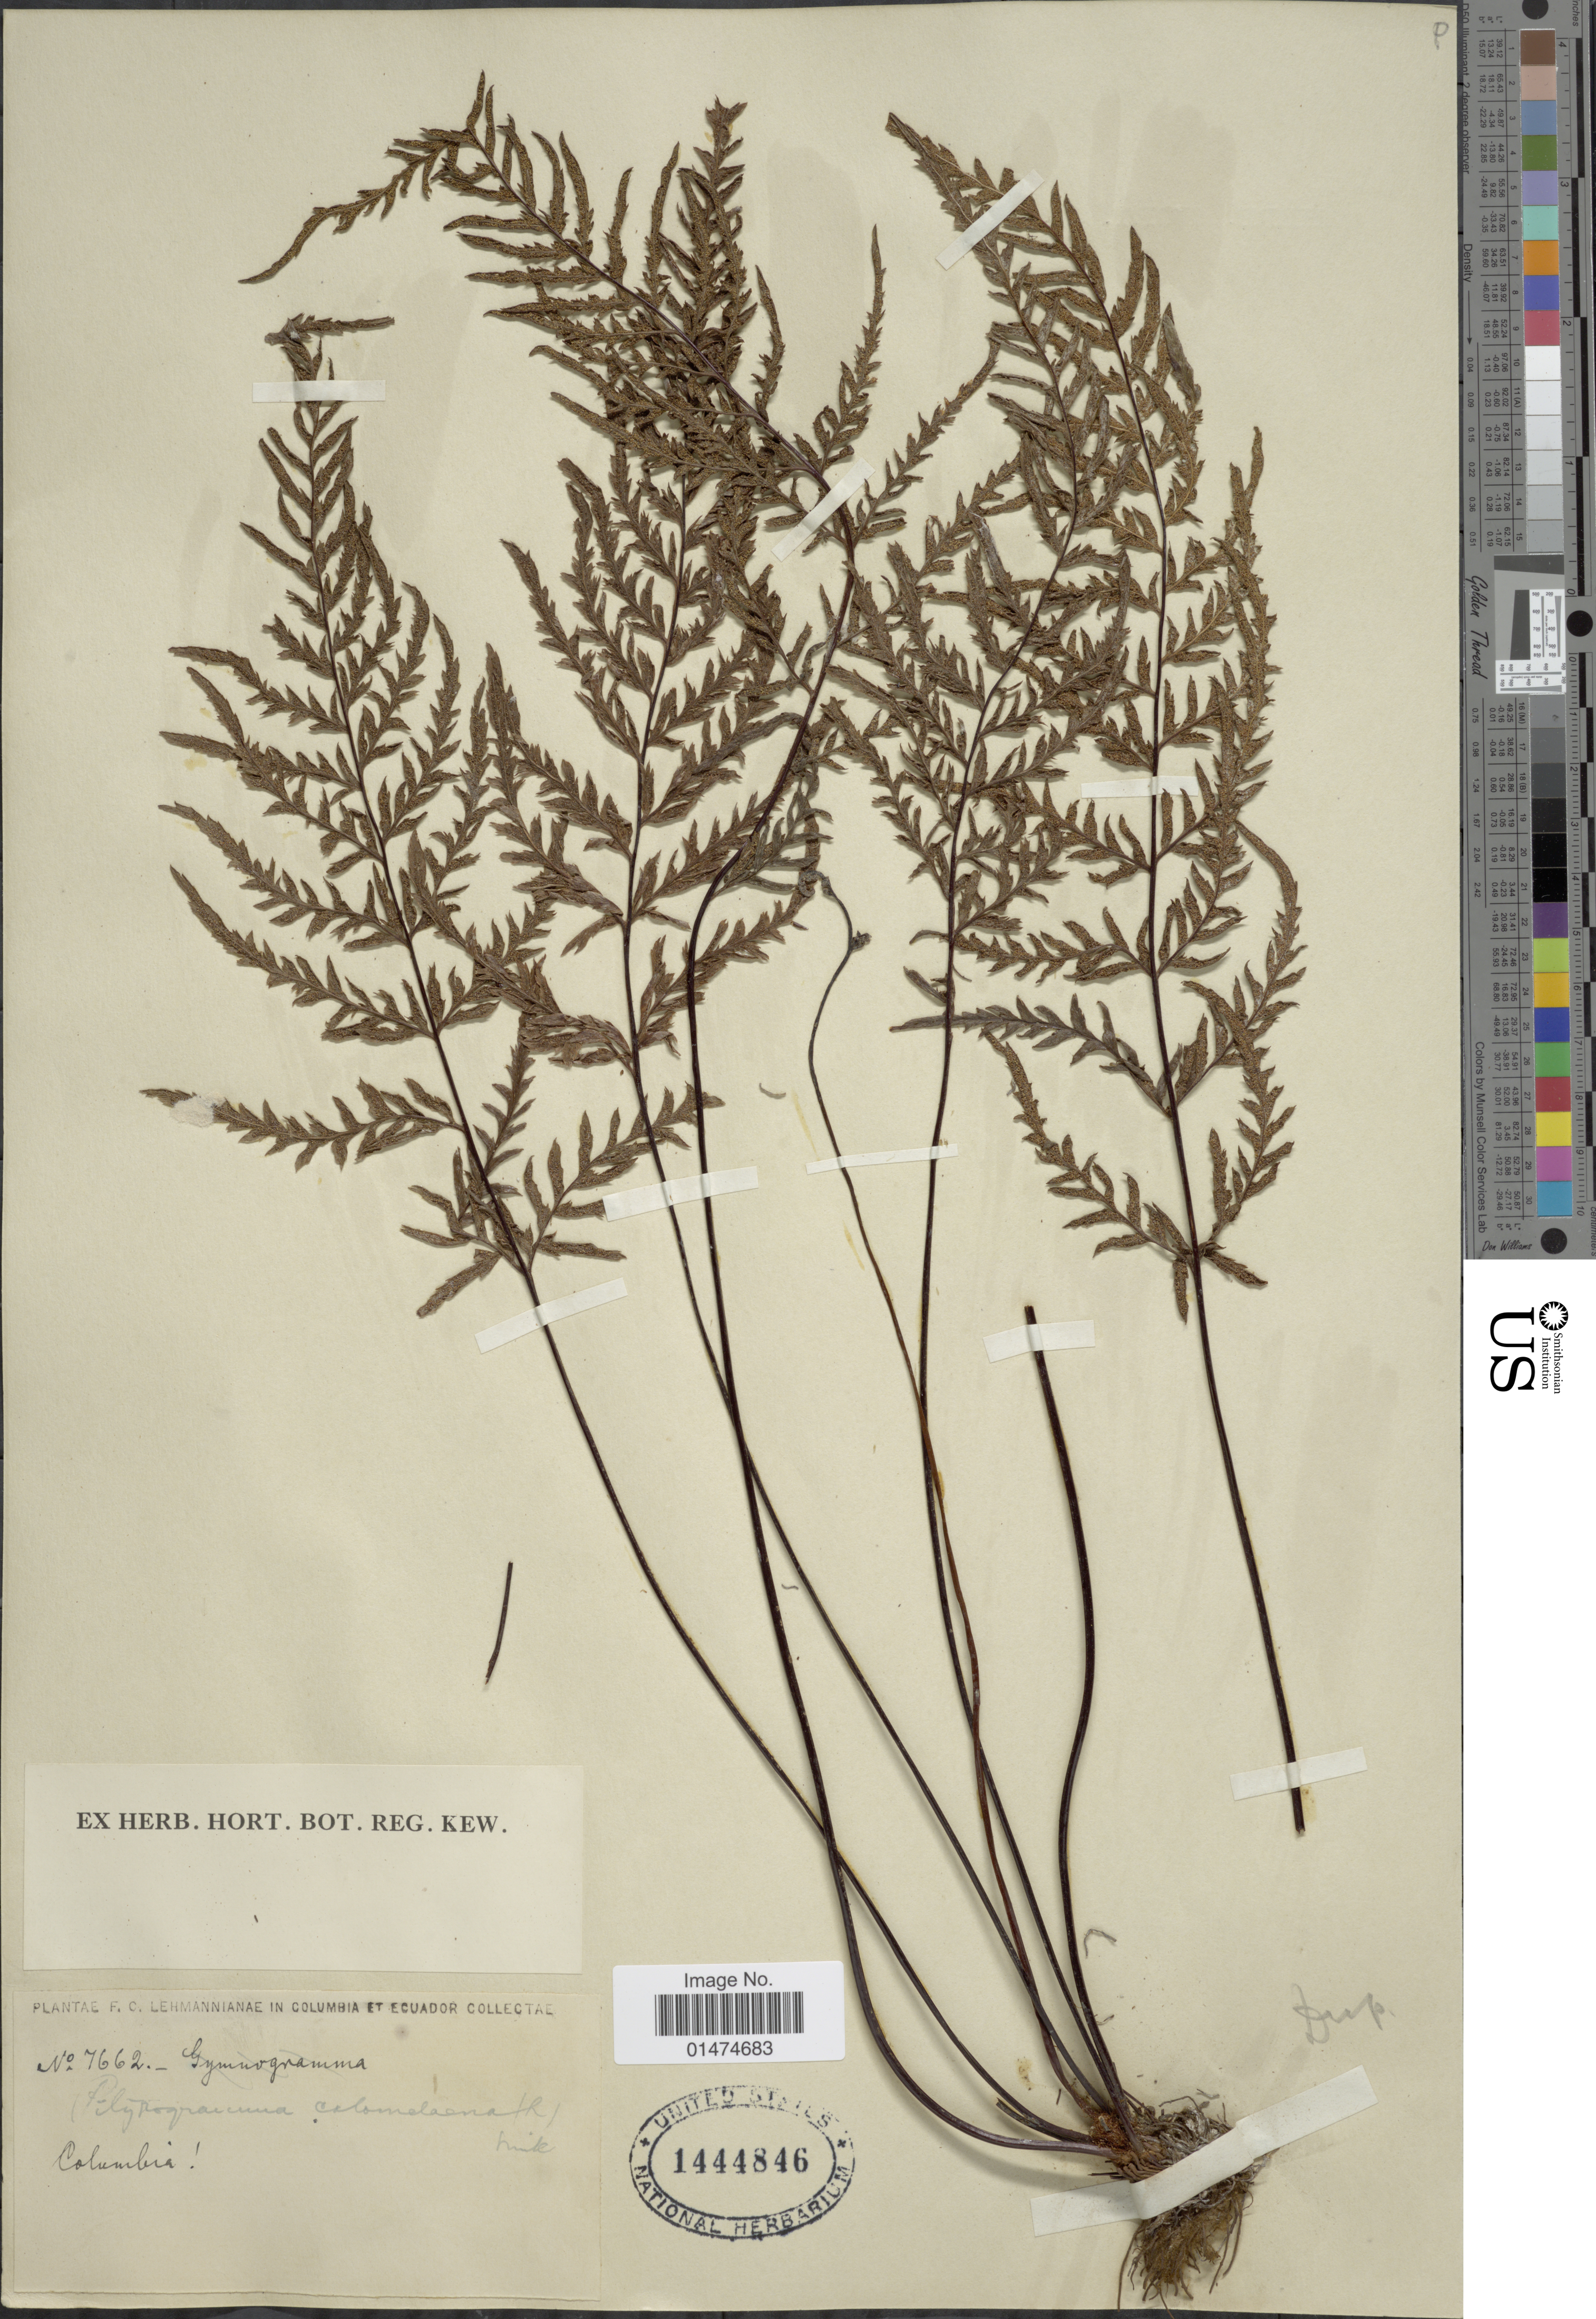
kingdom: Plantae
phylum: Tracheophyta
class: Polypodiopsida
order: Polypodiales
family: Pteridaceae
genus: Pityrogramma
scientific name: Pityrogramma calomelanos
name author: (L.) Link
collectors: F. C. Lehmann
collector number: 7662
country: Colombia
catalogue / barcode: US 1444846